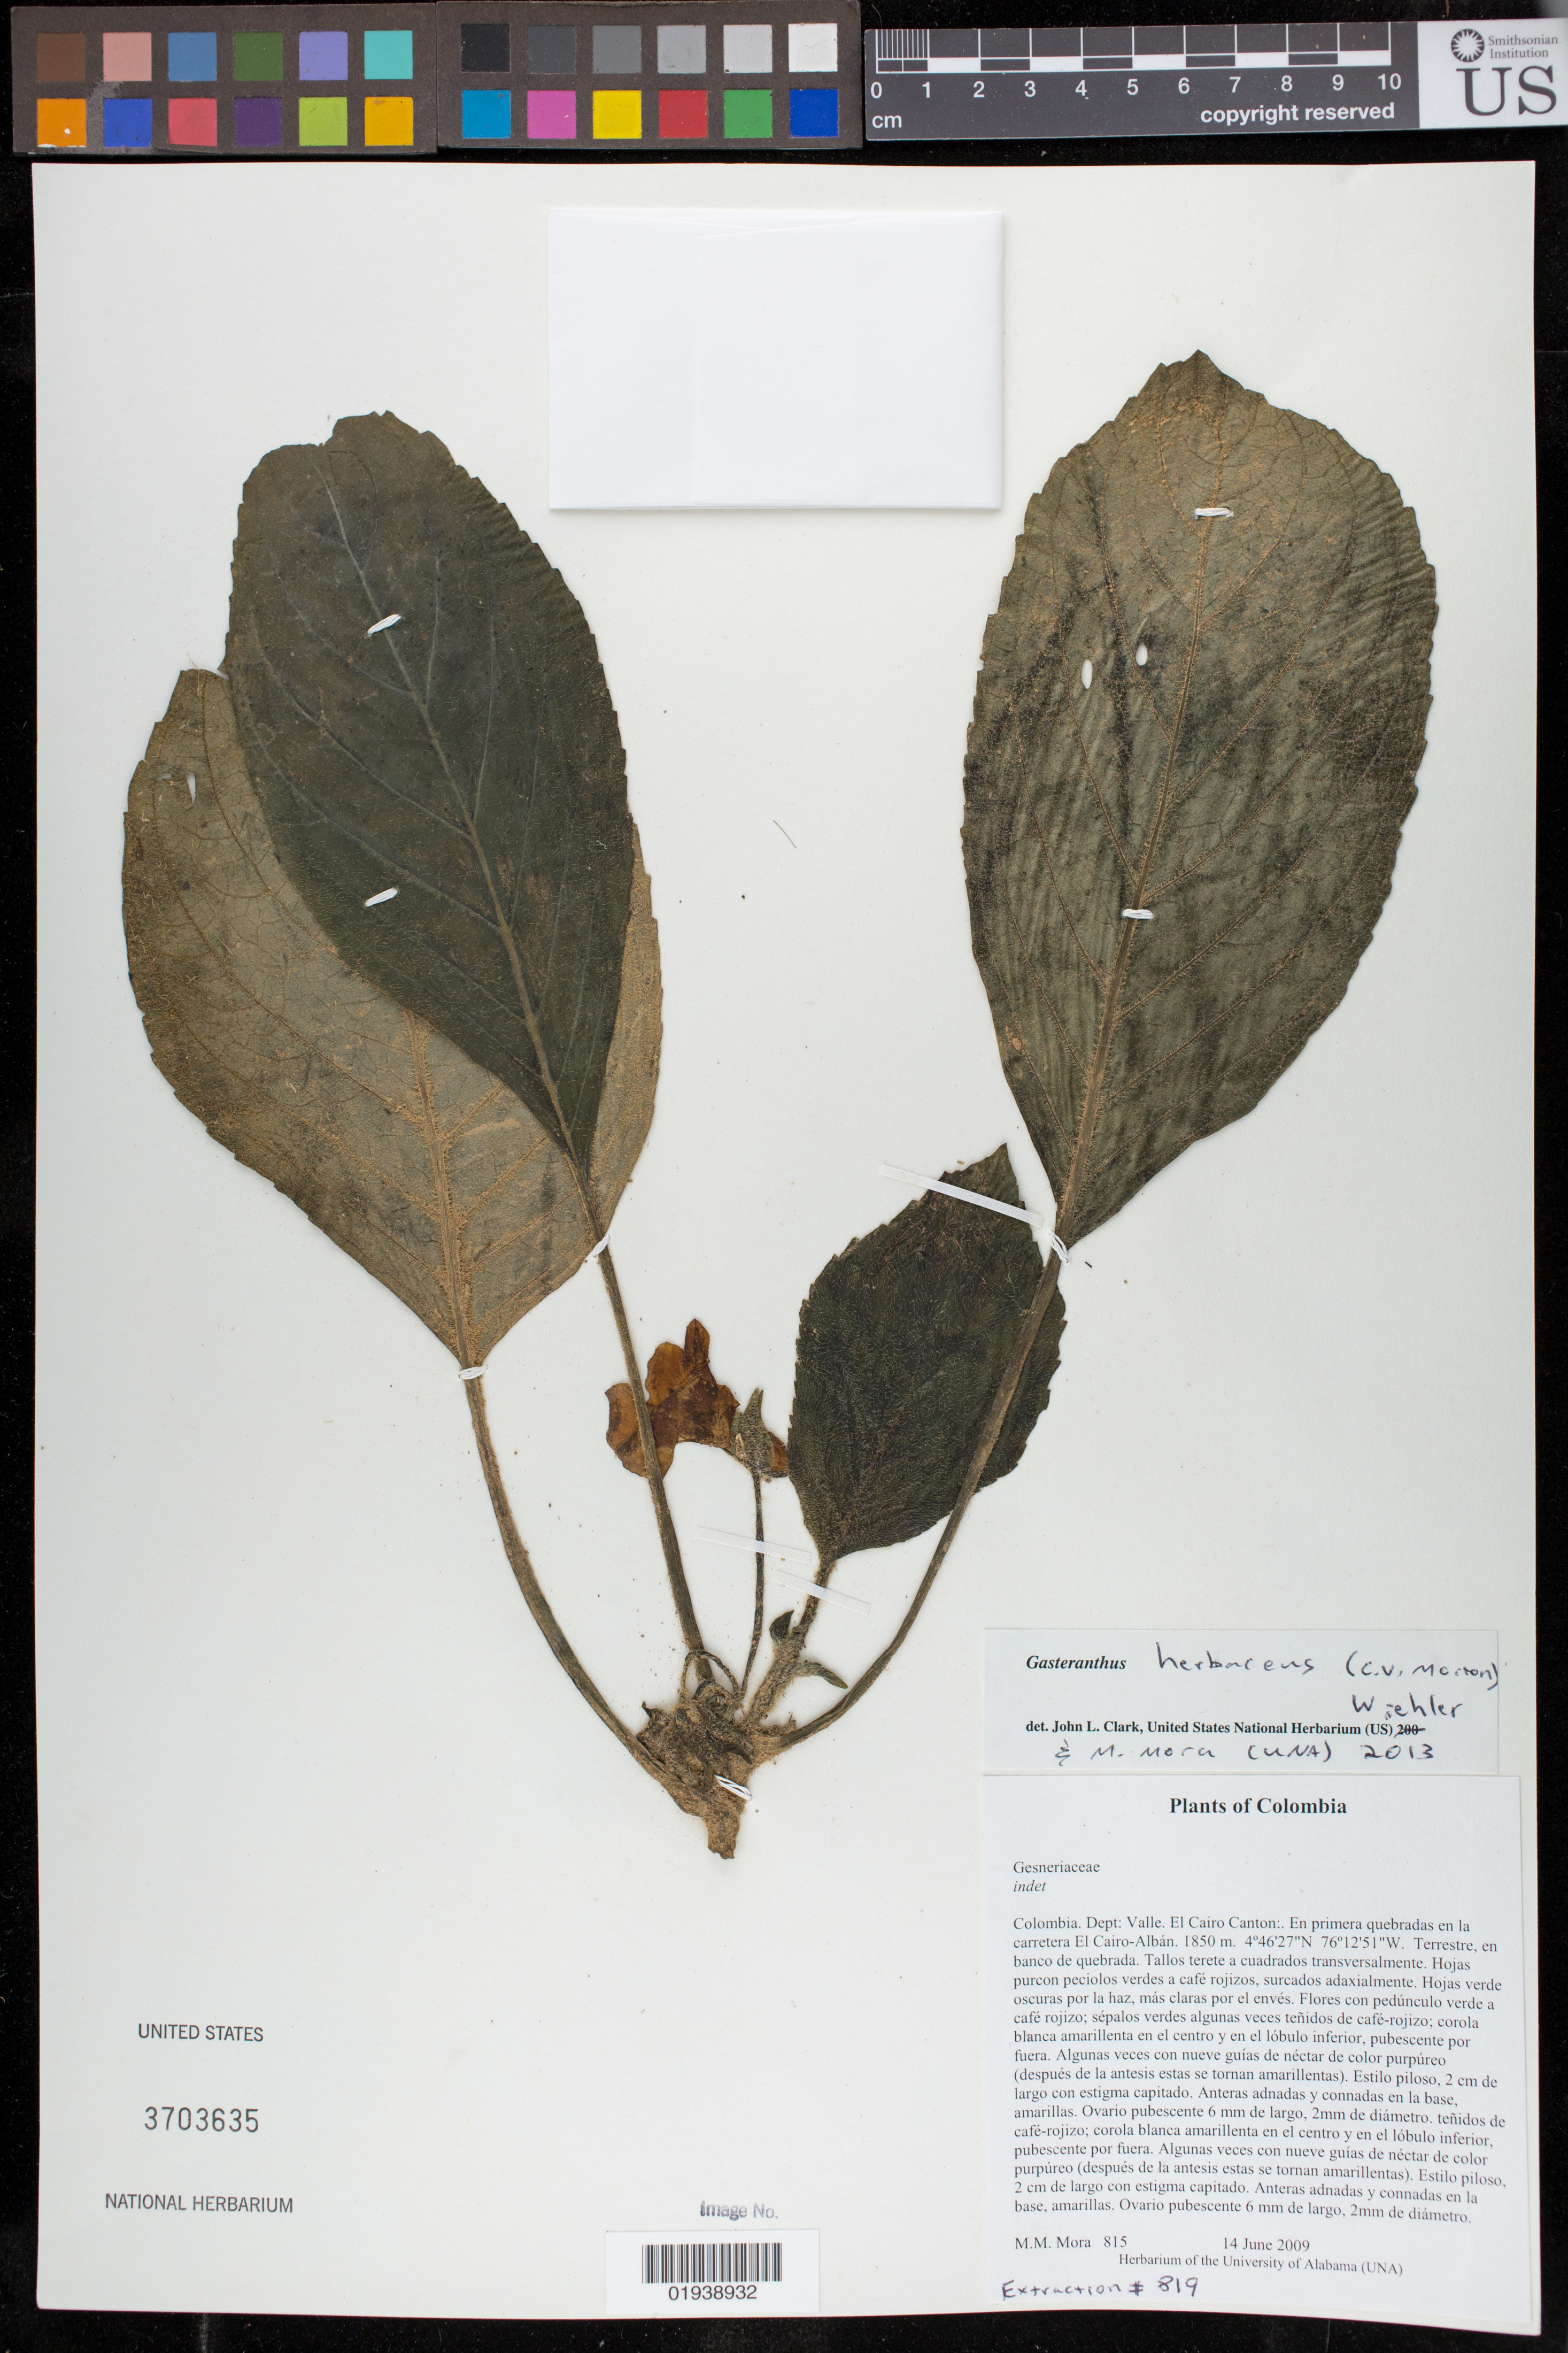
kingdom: Plantae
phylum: Tracheophyta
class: Magnoliopsida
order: Lamiales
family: Gesneriaceae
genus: Gasteranthus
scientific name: Gasteranthus herbaceus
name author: (C.V. Morton) Wiehler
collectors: M. M. Mora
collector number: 815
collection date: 2009-06-14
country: Colombia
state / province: Valle del Cauca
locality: El Cairo Canton: En primera quebradas en la carretera El Cairo-Alban.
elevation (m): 1850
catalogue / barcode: US 3703635